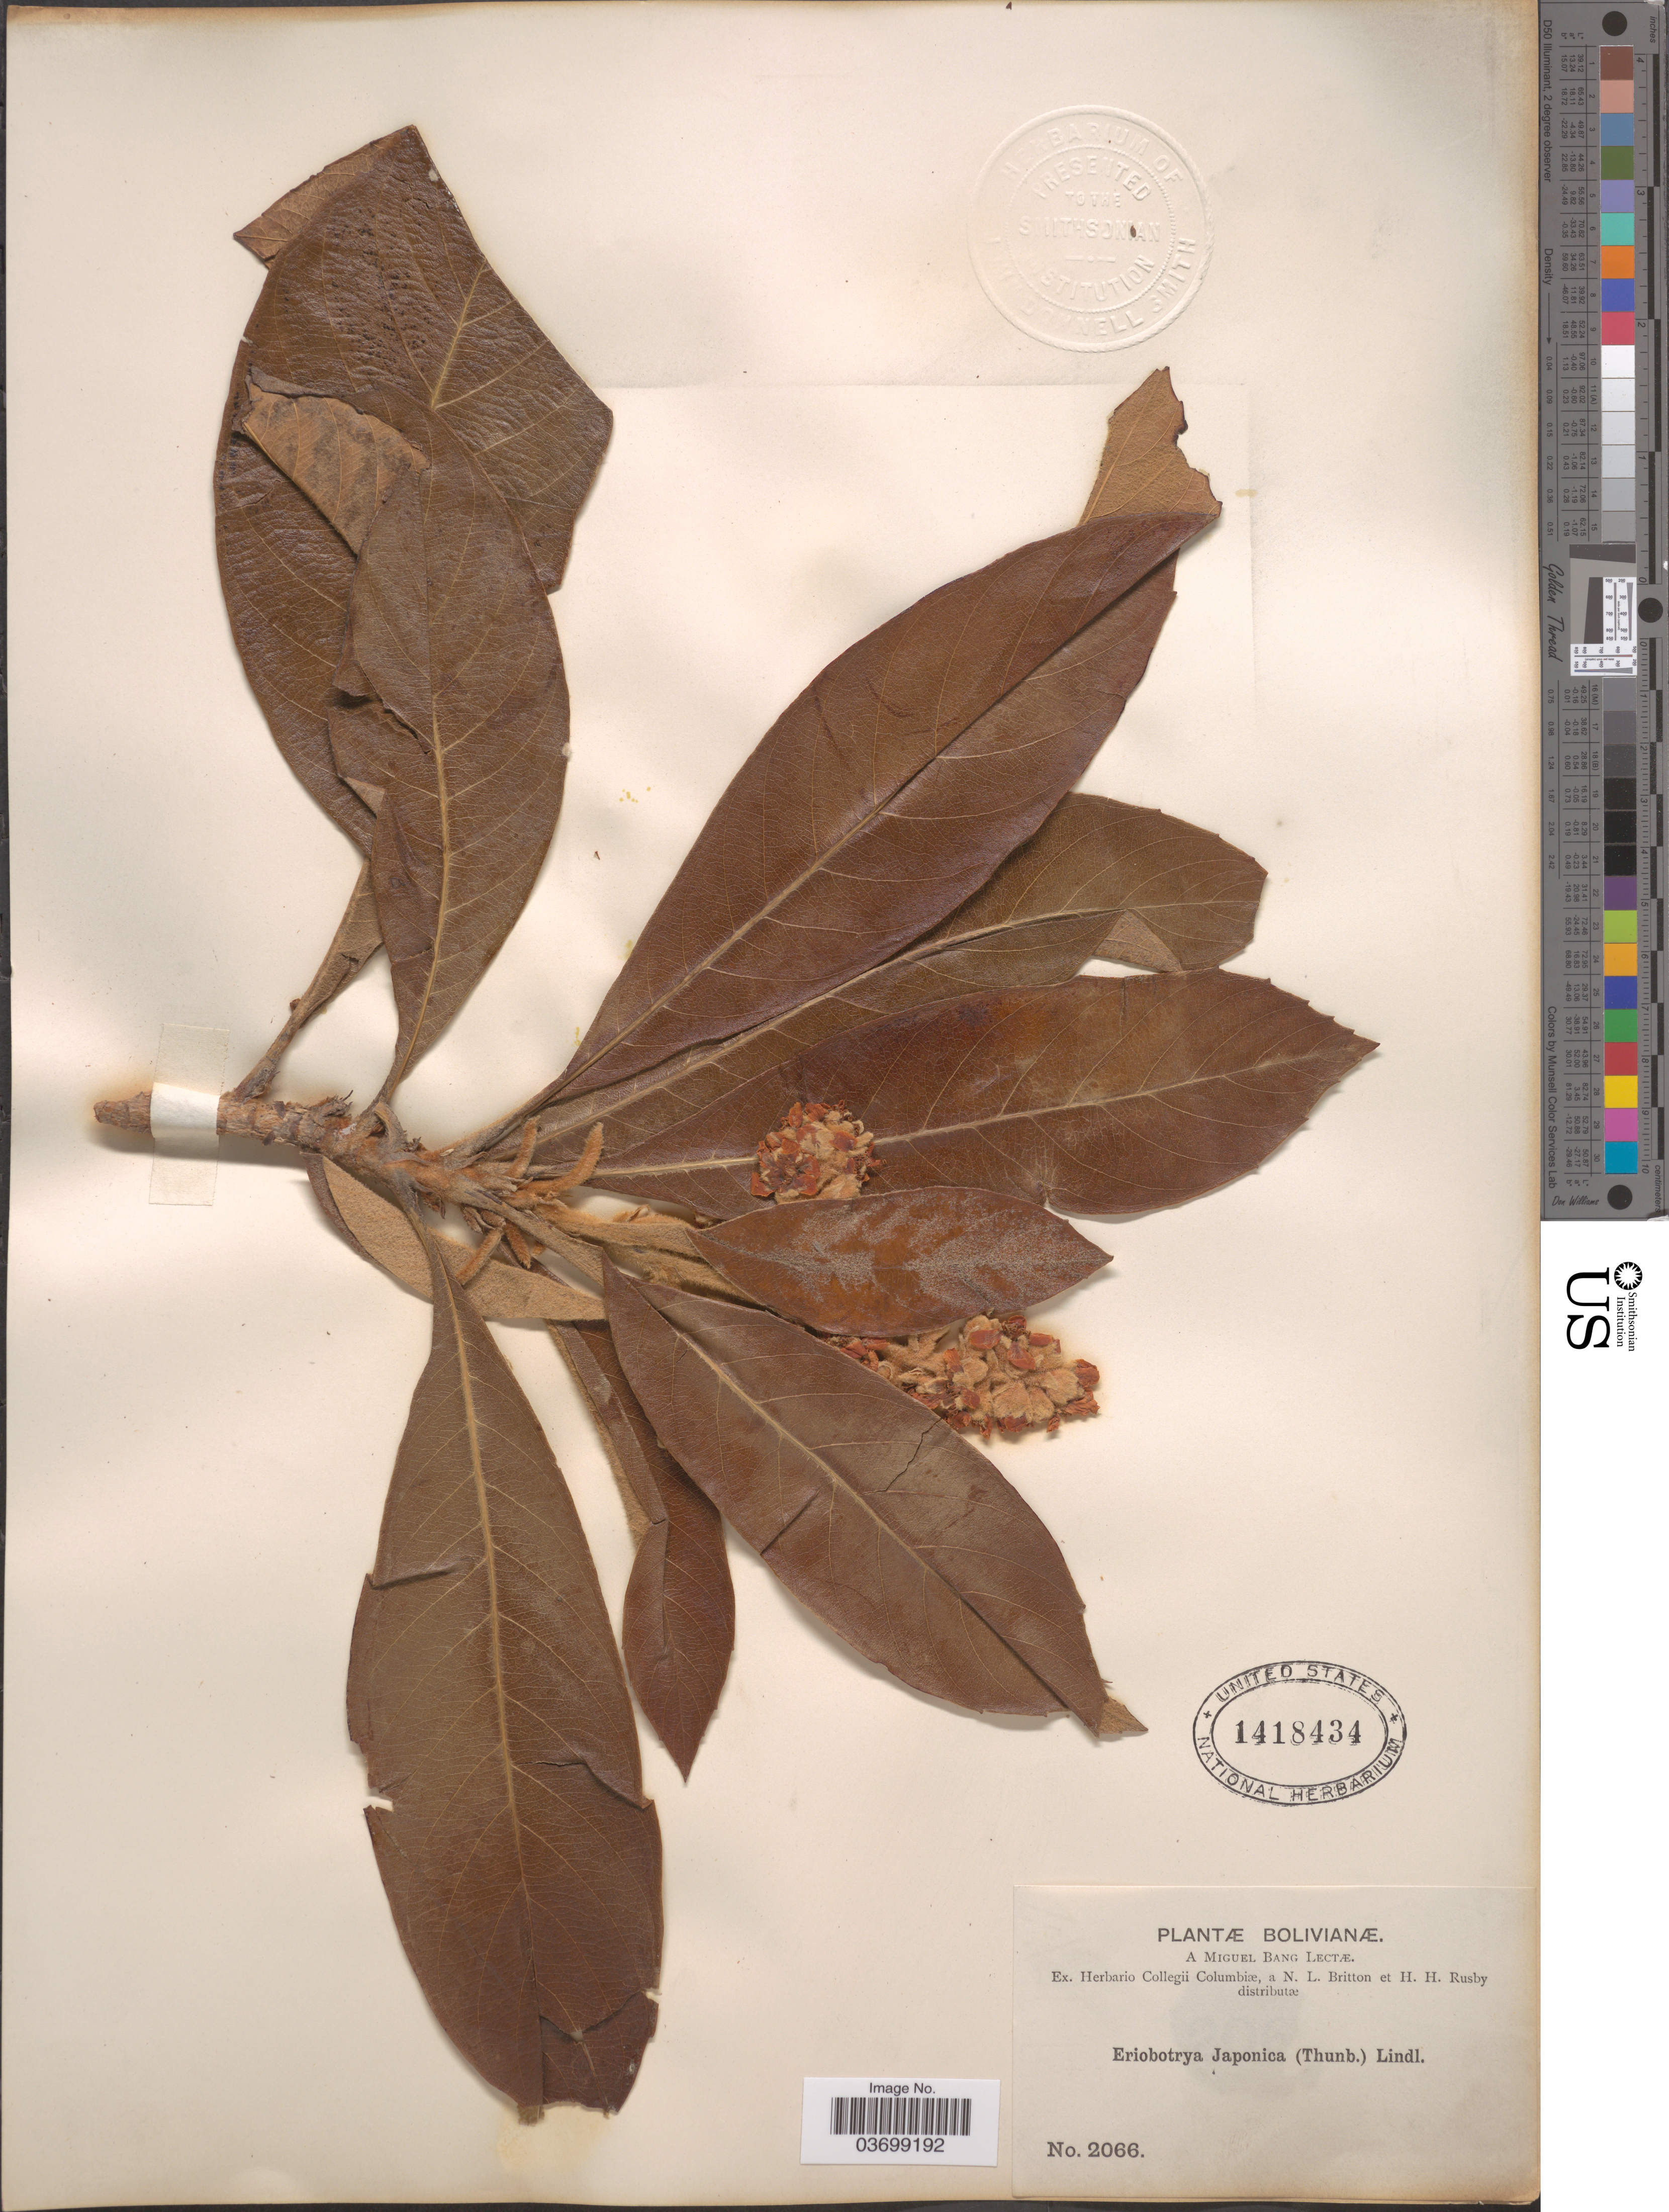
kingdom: Plantae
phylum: Tracheophyta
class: Magnoliopsida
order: Rosales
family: Rosaceae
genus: Rhaphiolepis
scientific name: Rhaphiolepis bibas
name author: (Lour.) Galasso & Banfi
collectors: M. Bang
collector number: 2066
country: Bolivia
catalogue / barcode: US 1418434